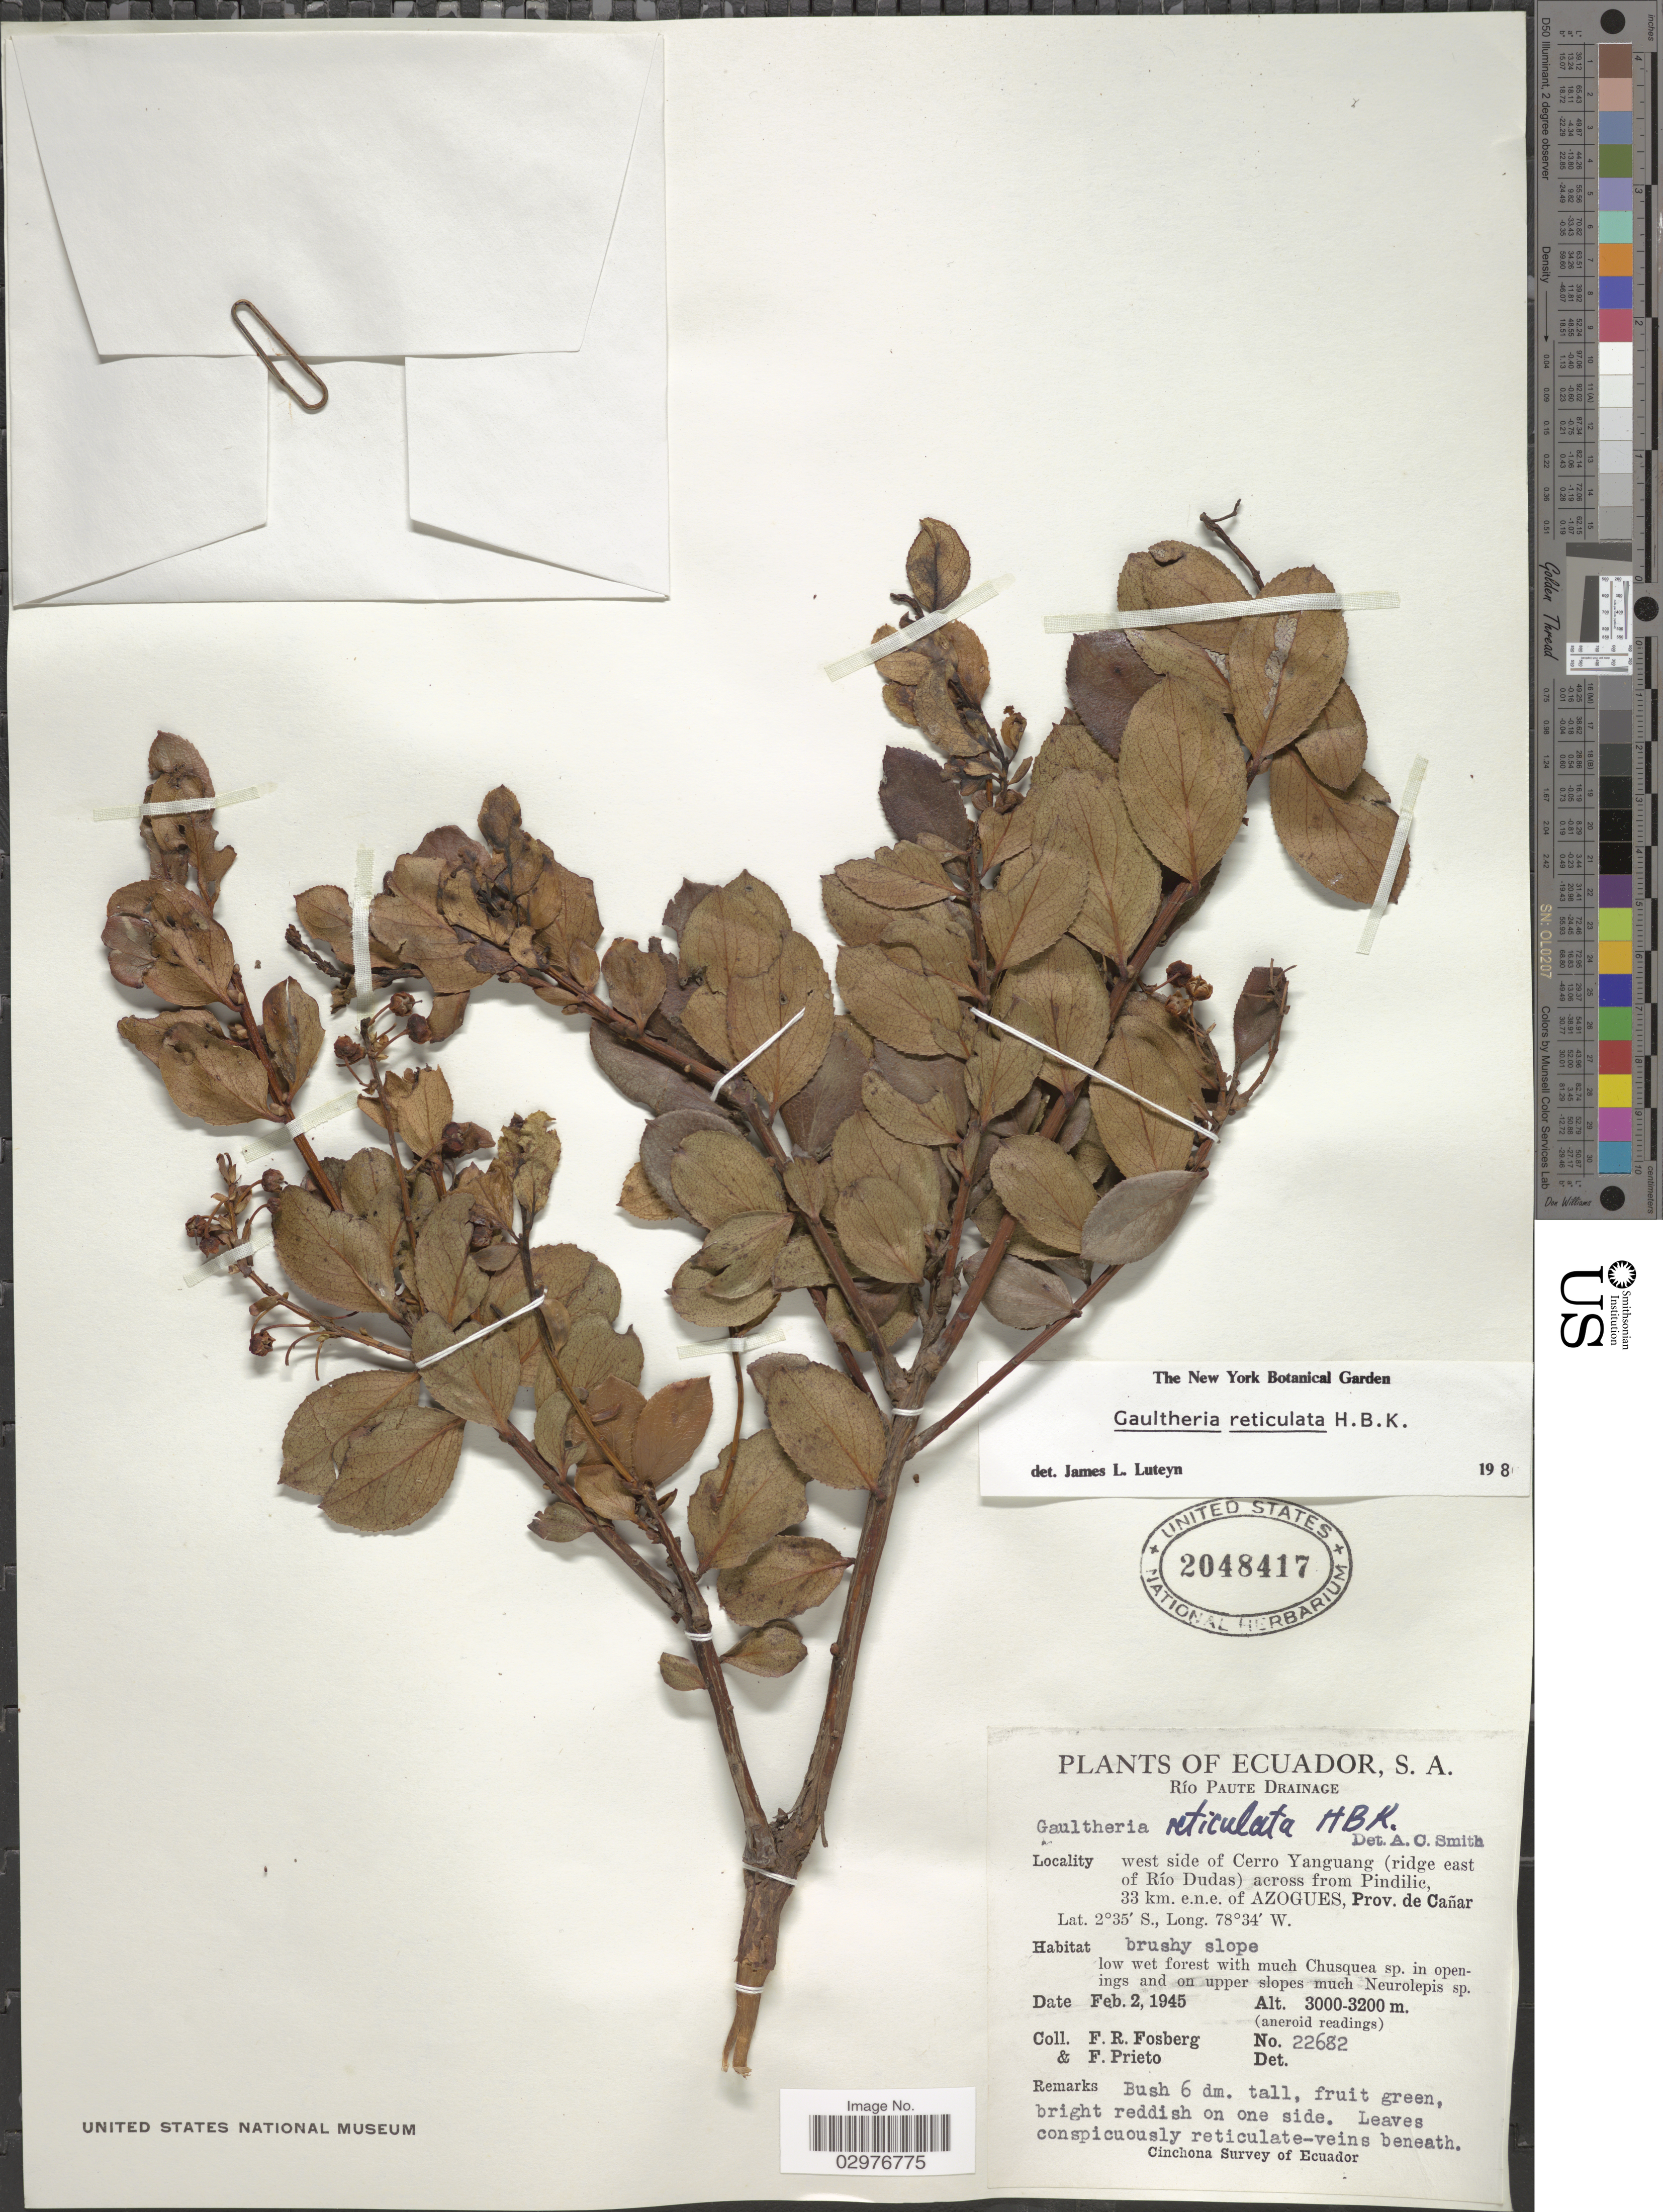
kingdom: Plantae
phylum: Tracheophyta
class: Magnoliopsida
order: Ericales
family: Ericaceae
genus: Gaultheria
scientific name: Gaultheria reticulata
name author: Kunth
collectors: F. R. Fosberg & F. Prieto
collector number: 22682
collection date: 1945-02-02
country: Ecuador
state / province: Cañar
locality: Río Paute Drainage. West side of Cerro Yanguang (ridge east of Río Dudas) across from Pindilic, 33 km. e.n.e. of Azogues. Cinchona.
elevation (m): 3000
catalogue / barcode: US 2048417